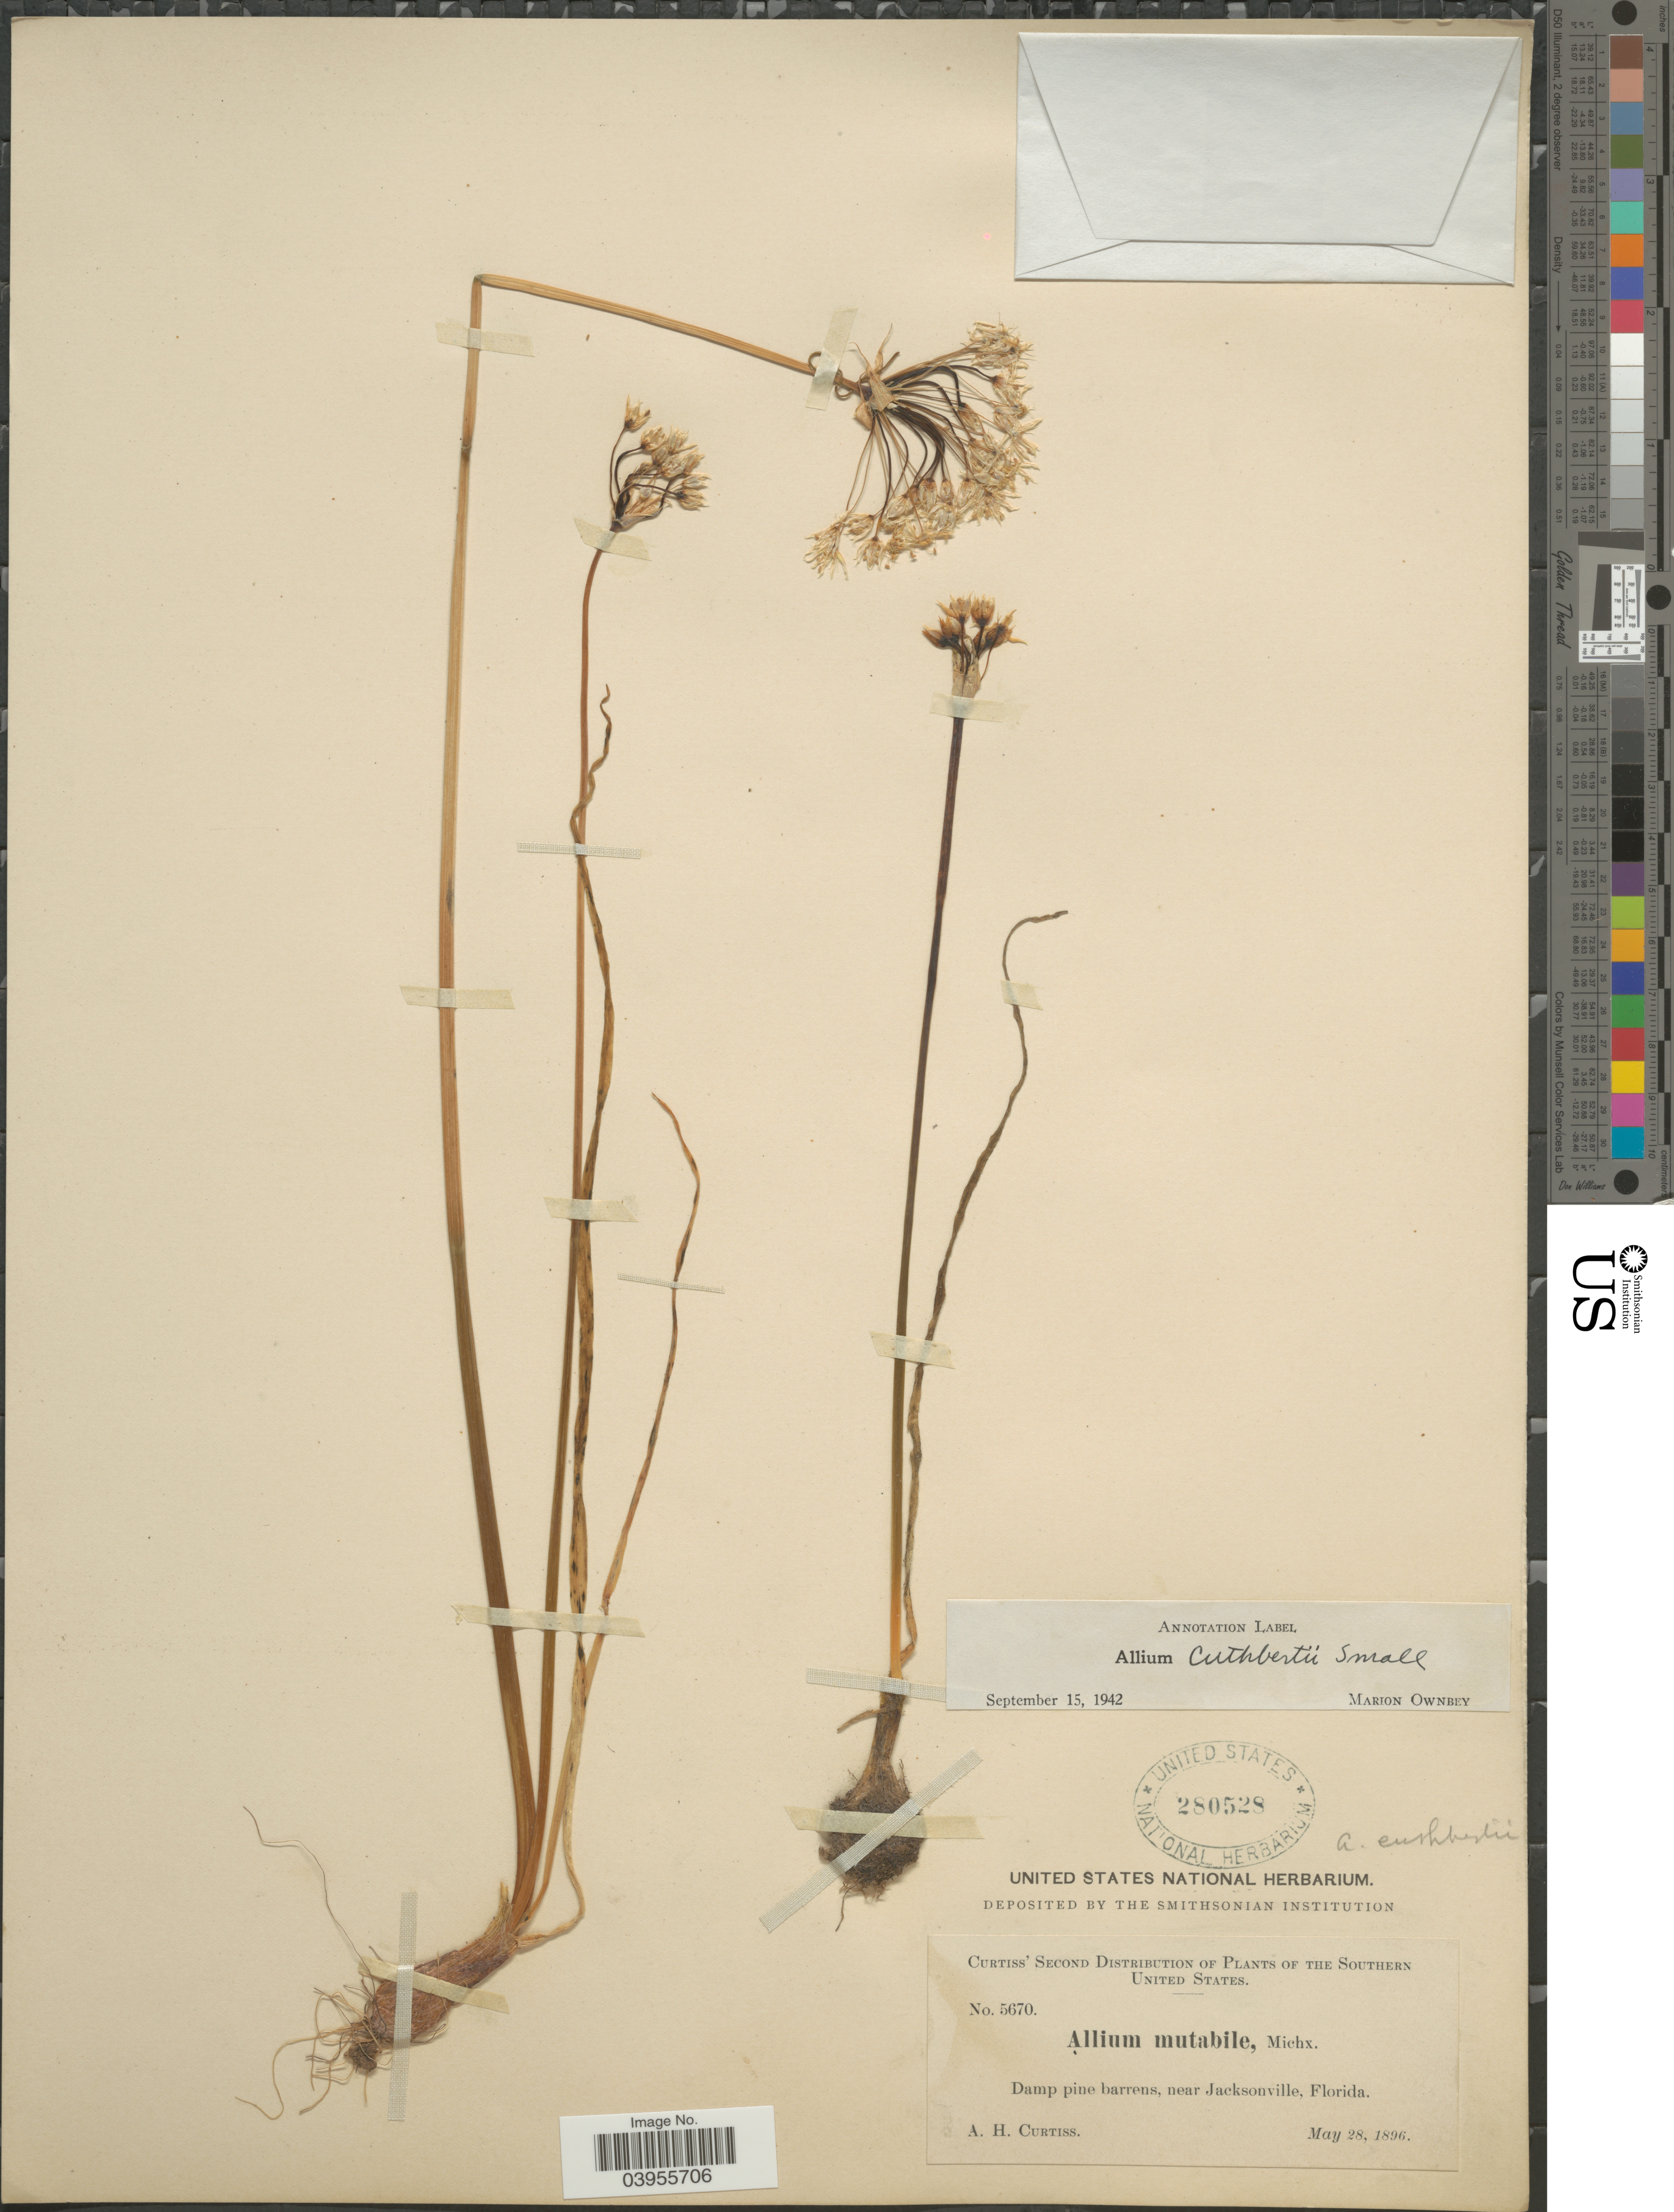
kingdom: Plantae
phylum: Tracheophyta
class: Liliopsida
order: Asparagales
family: Amaryllidaceae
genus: Allium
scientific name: Allium cuthbertii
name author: Small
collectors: A. H. Curtiss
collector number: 5670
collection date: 1896-05-28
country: United States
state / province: Florida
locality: The Southern United States. Damp pine barrens, near Jacksonville.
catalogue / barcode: US 280528